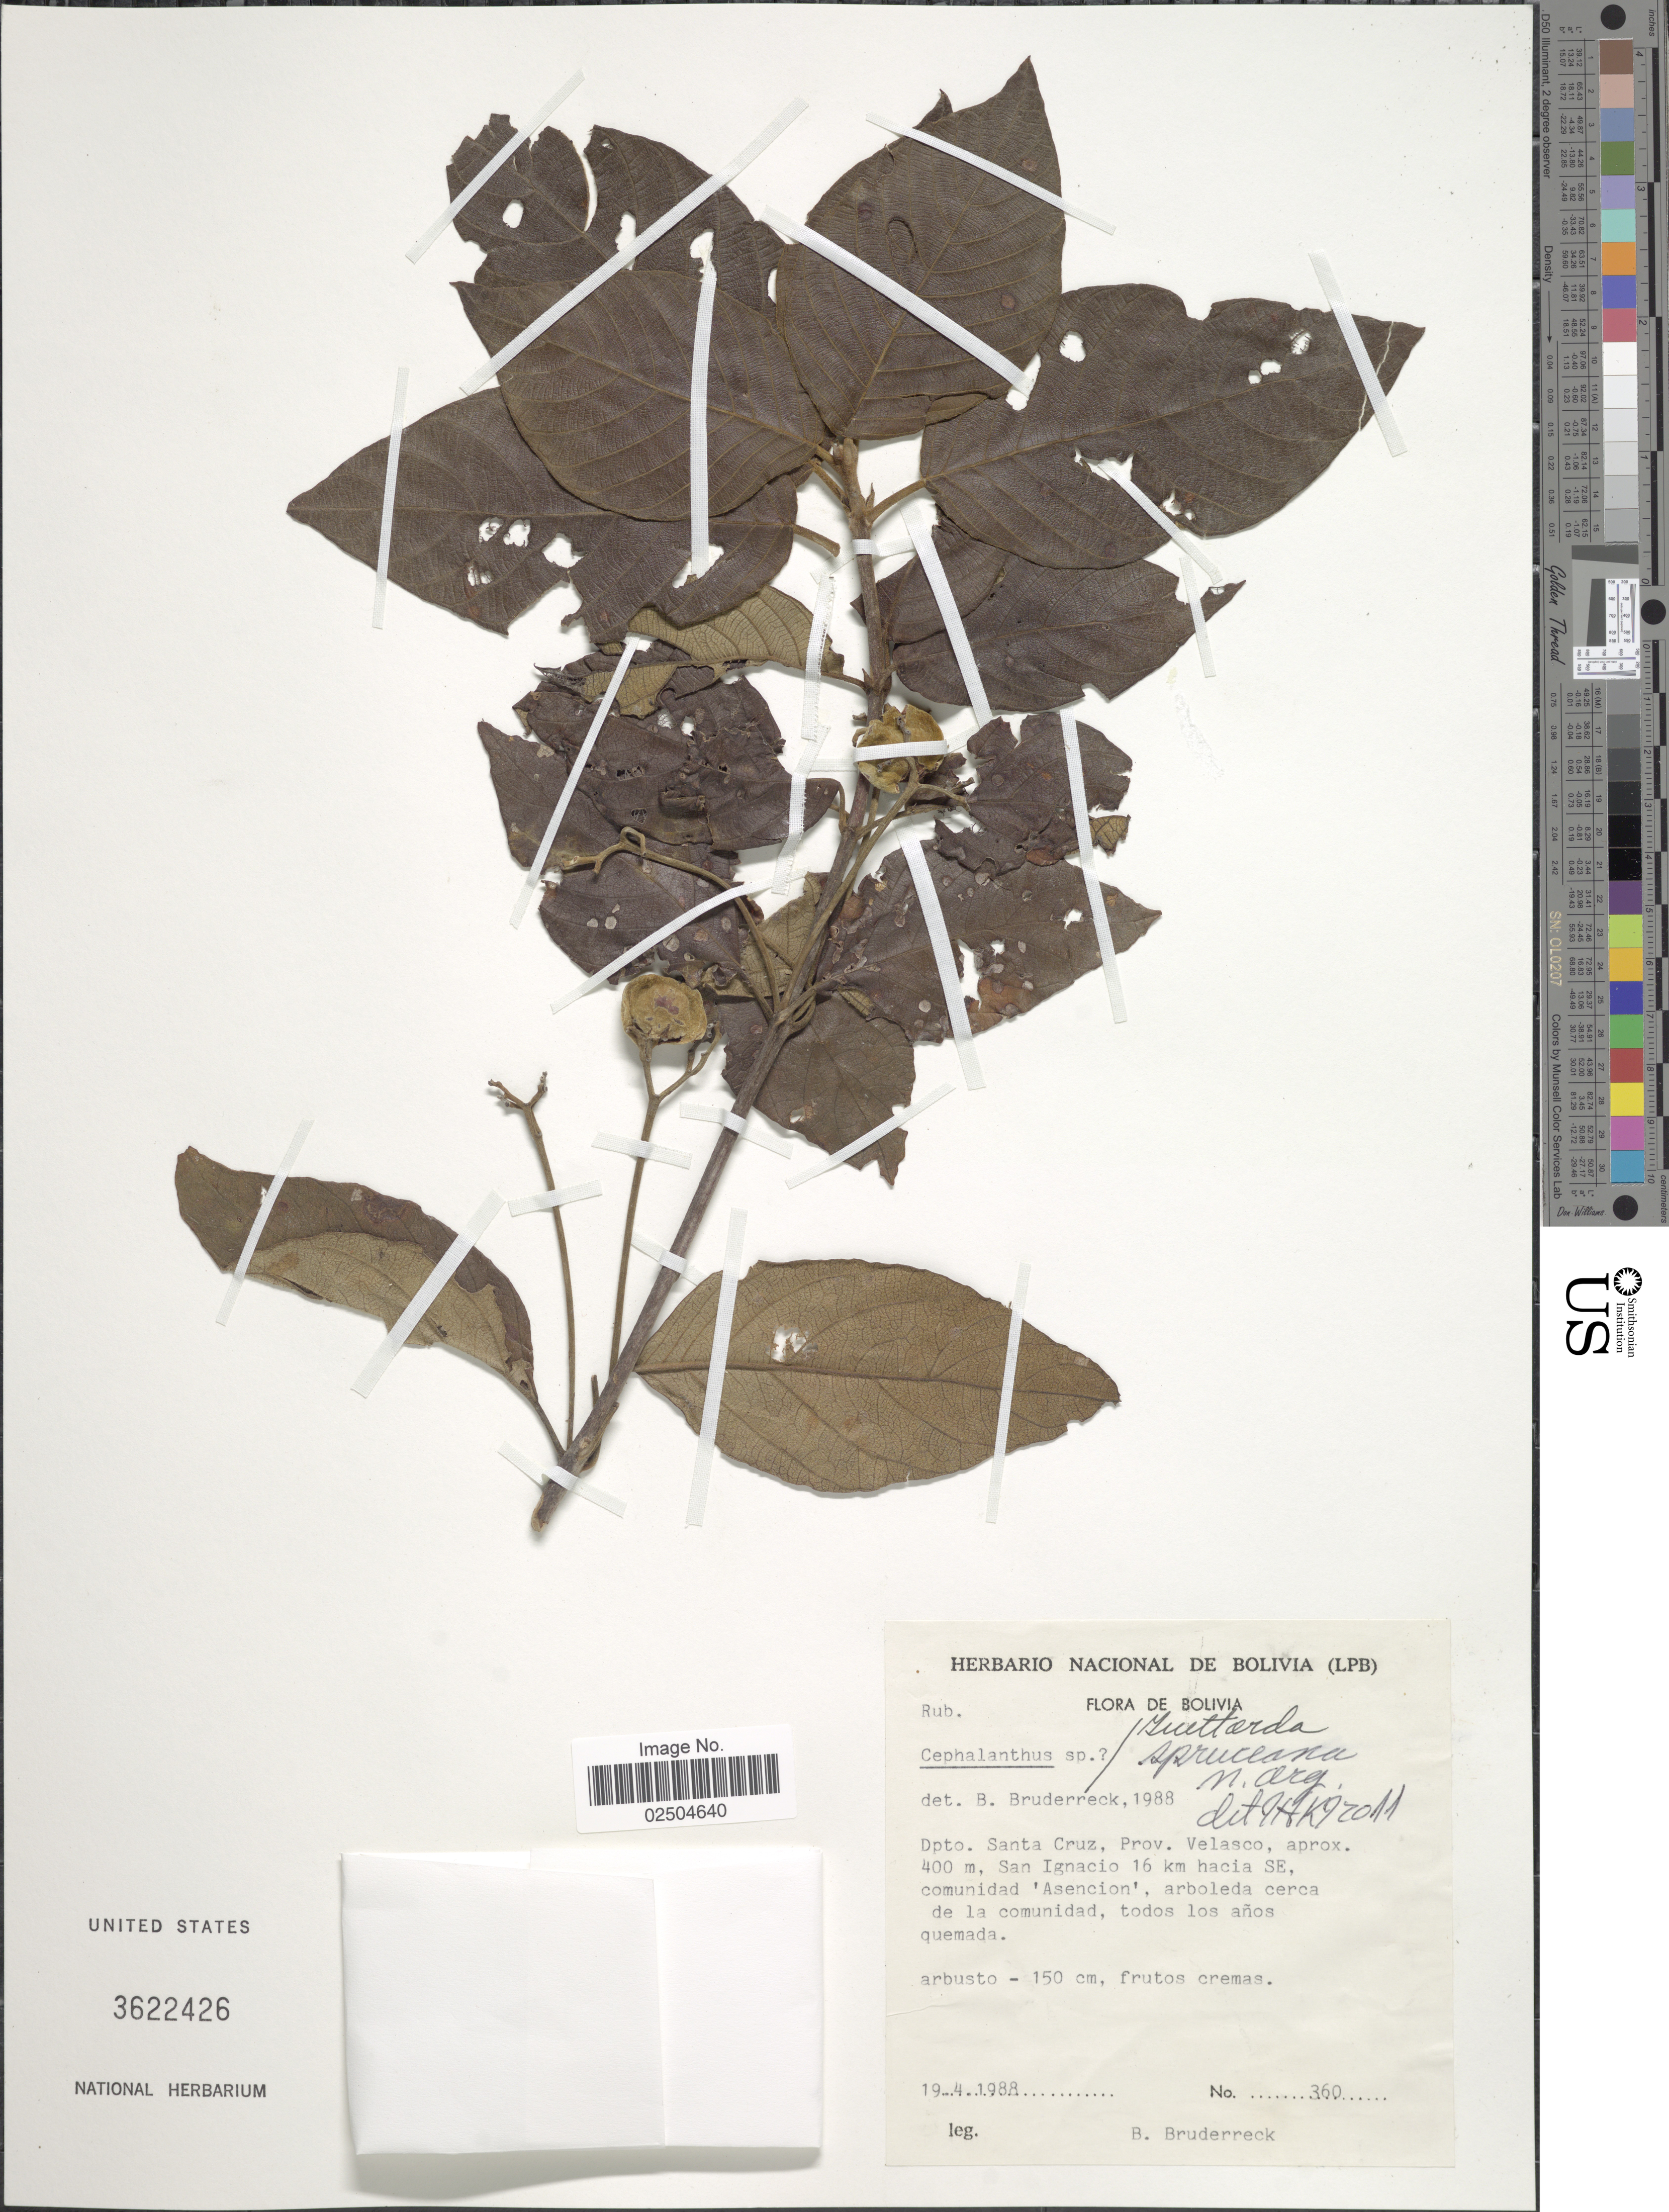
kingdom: Plantae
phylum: Tracheophyta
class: Magnoliopsida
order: Gentianales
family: Rubiaceae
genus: Guettarda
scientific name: Guettarda spruceana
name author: Müll. Arg.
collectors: B. Bruderreck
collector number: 360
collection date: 1988-04-19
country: Bolivia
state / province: Santa Cruz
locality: Dpto. Santa Cruz, Prov. Velasco, San Iganacio 16 km hacia SE, comunidad Asencion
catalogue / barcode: US 3622426